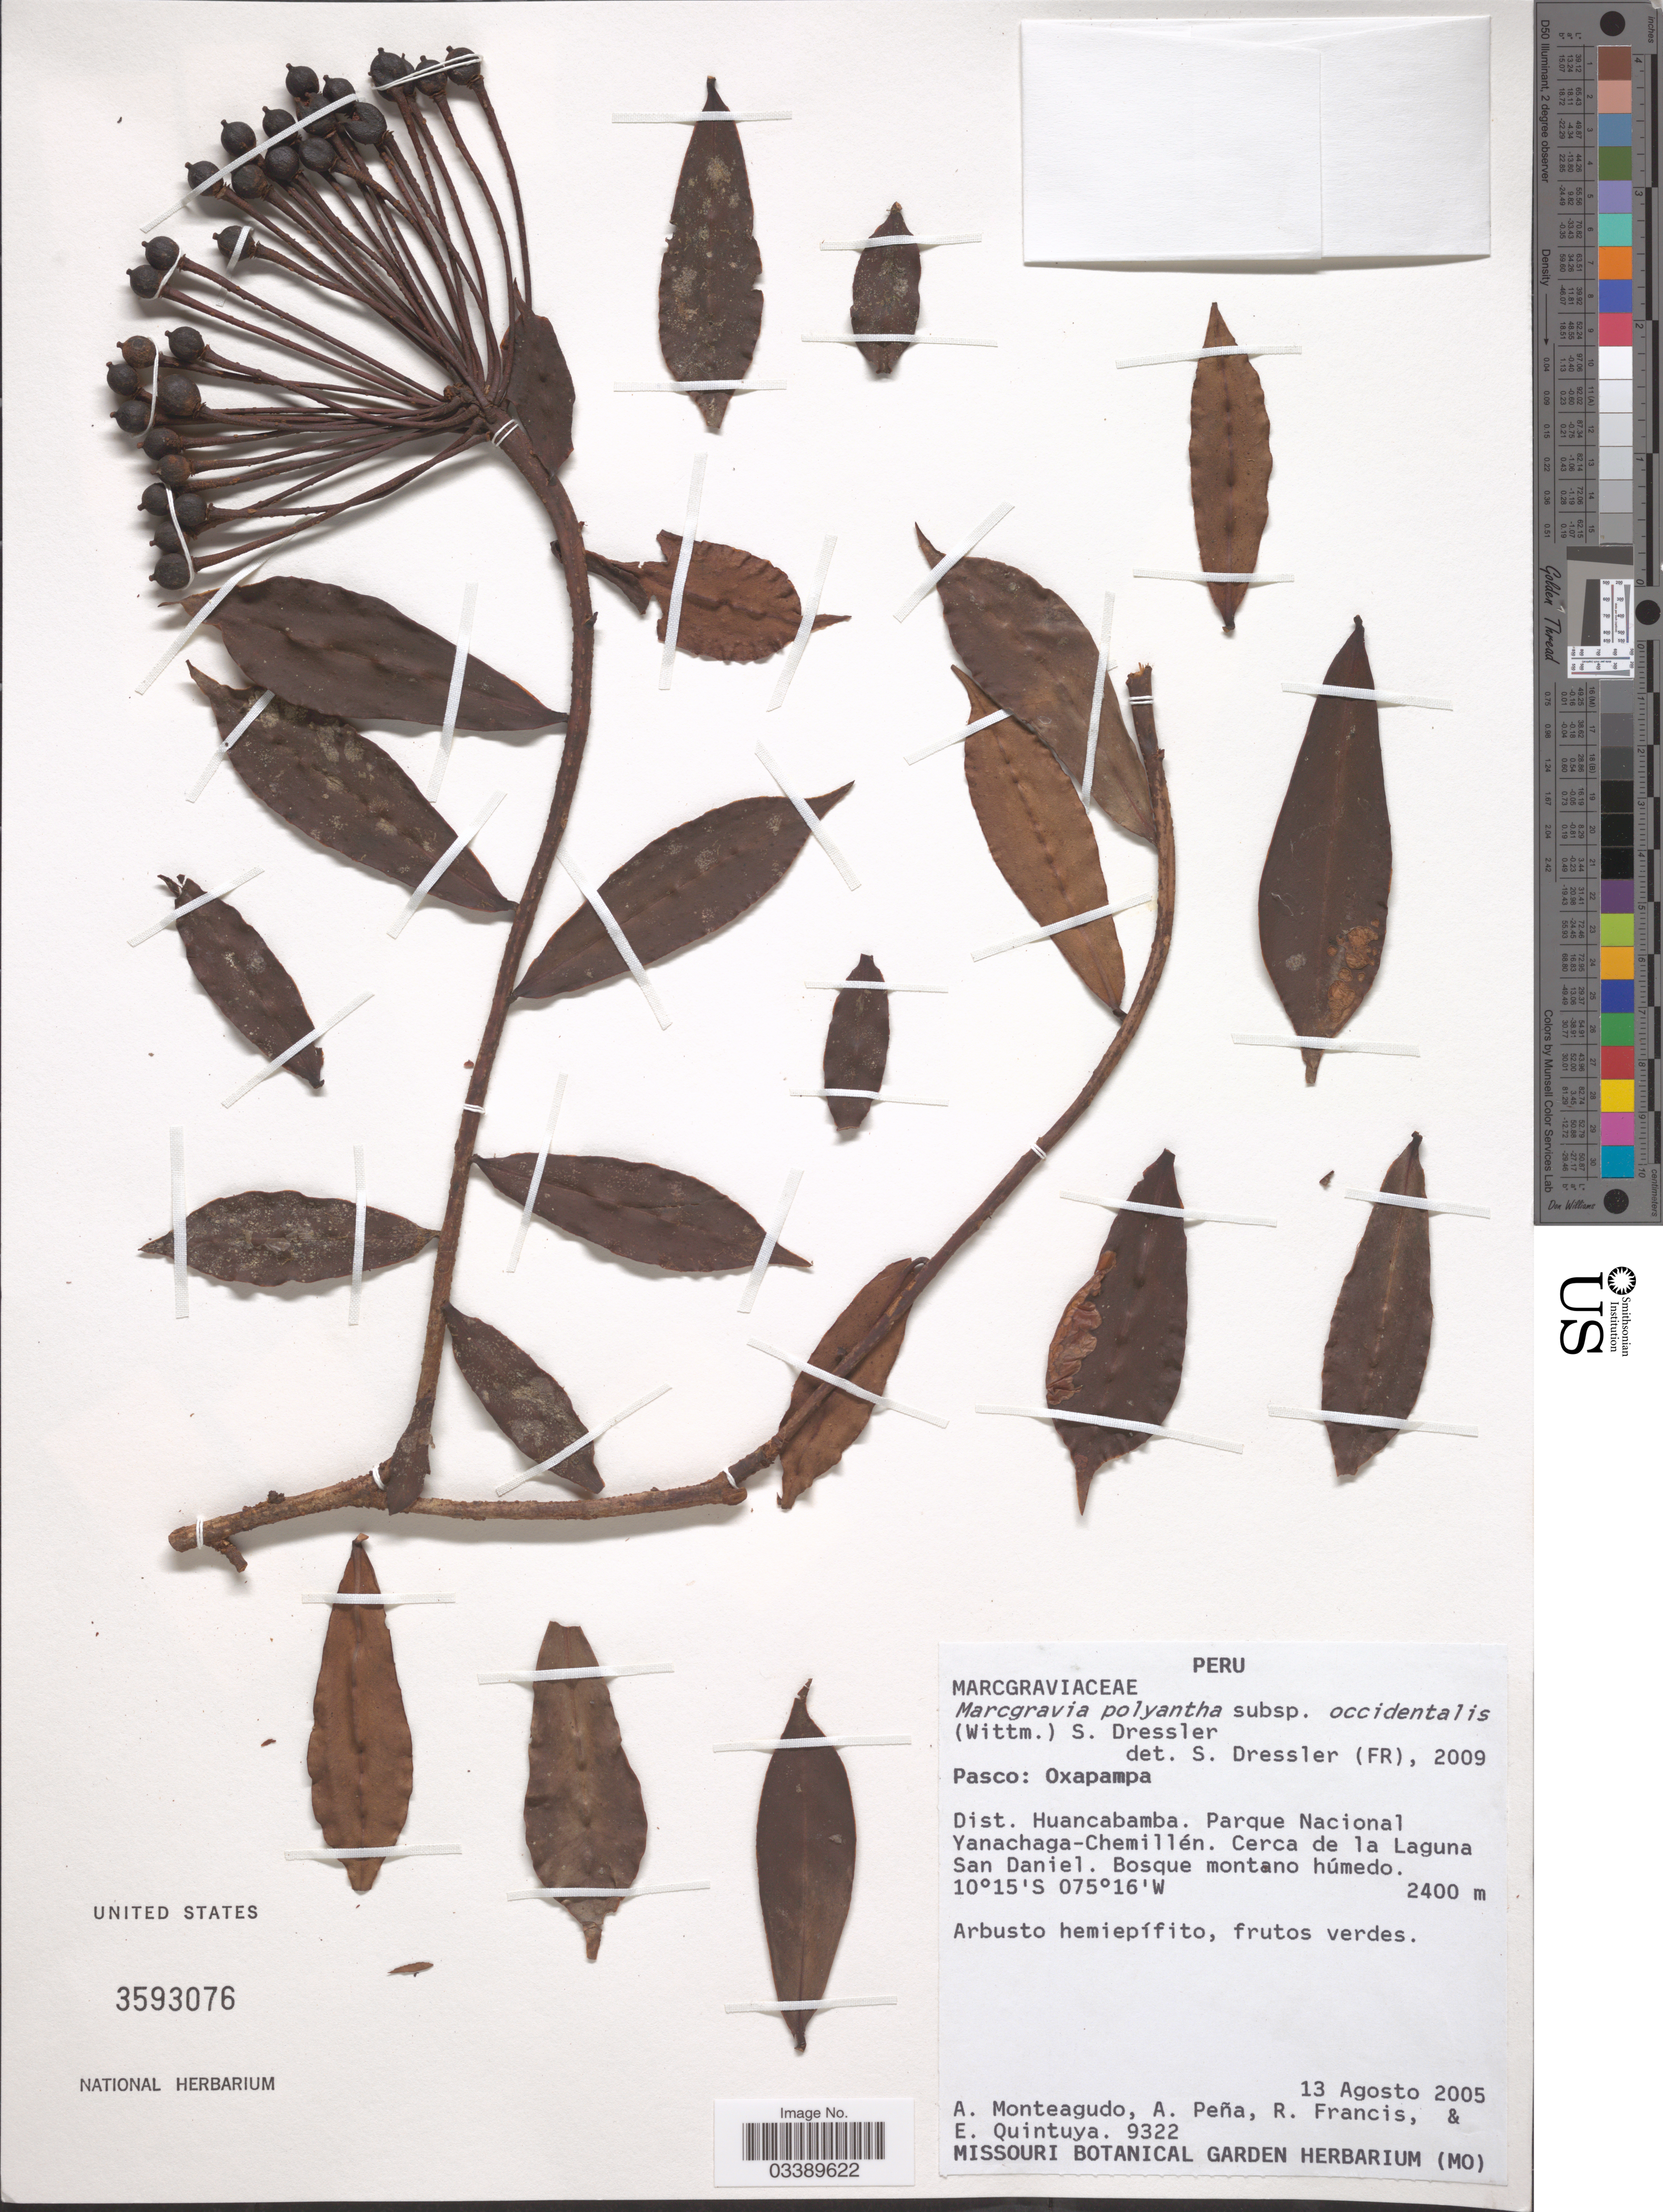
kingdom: Plantae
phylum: Tracheophyta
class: Magnoliopsida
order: Ericales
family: Marcgraviaceae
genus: Marcgravia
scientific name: Marcgravia polyantha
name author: Delponte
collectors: A. Monteagudo, A. Peña, R. Francis & E. Quintuya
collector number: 9322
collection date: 2005-08-13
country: Peru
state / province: Pasco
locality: Oxapampa. Dist. Huancabamba. Parque Nacional Yanachaga-Chemillén. Cerca de la Laguna San Daniel.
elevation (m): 2400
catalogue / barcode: US 3593076